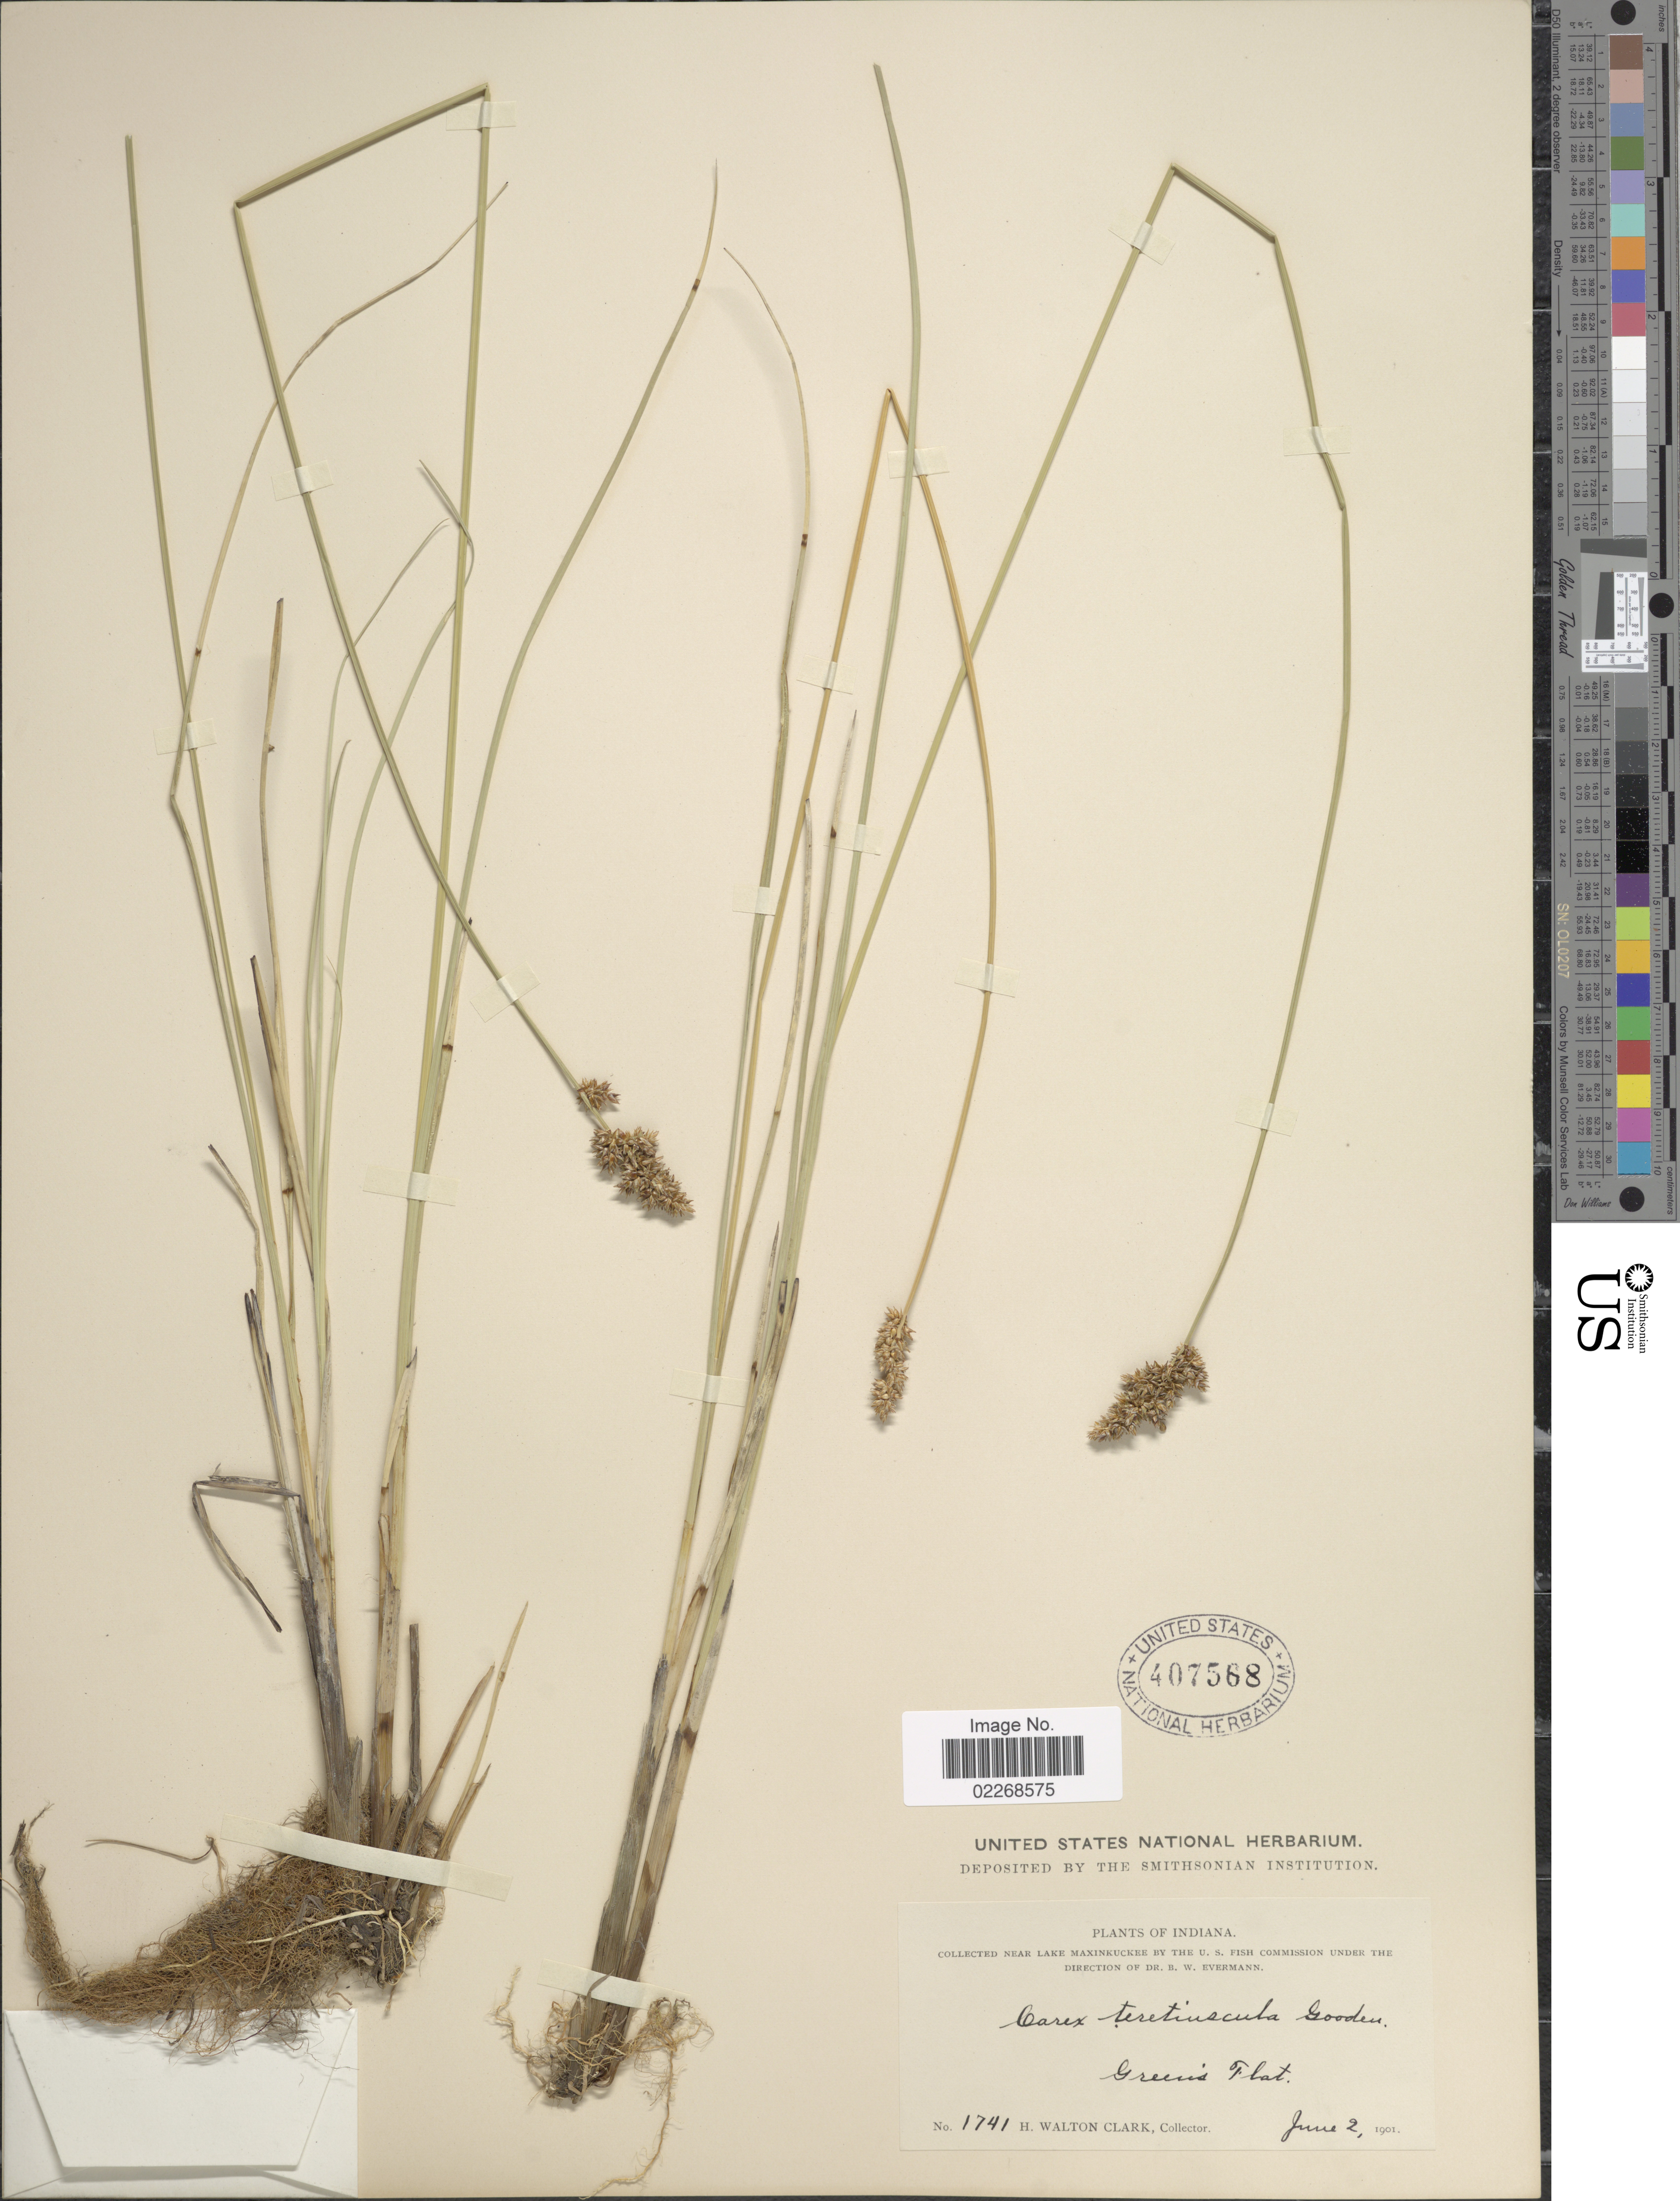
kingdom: Plantae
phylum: Tracheophyta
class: Liliopsida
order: Poales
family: Cyperaceae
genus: Carex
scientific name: Carex diandra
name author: Schrank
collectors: H. W. Clark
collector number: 1741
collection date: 1901-06-02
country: United States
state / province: Indiana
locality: Near Lake Maxinkuckee, Green's Flat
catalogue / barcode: US 407568